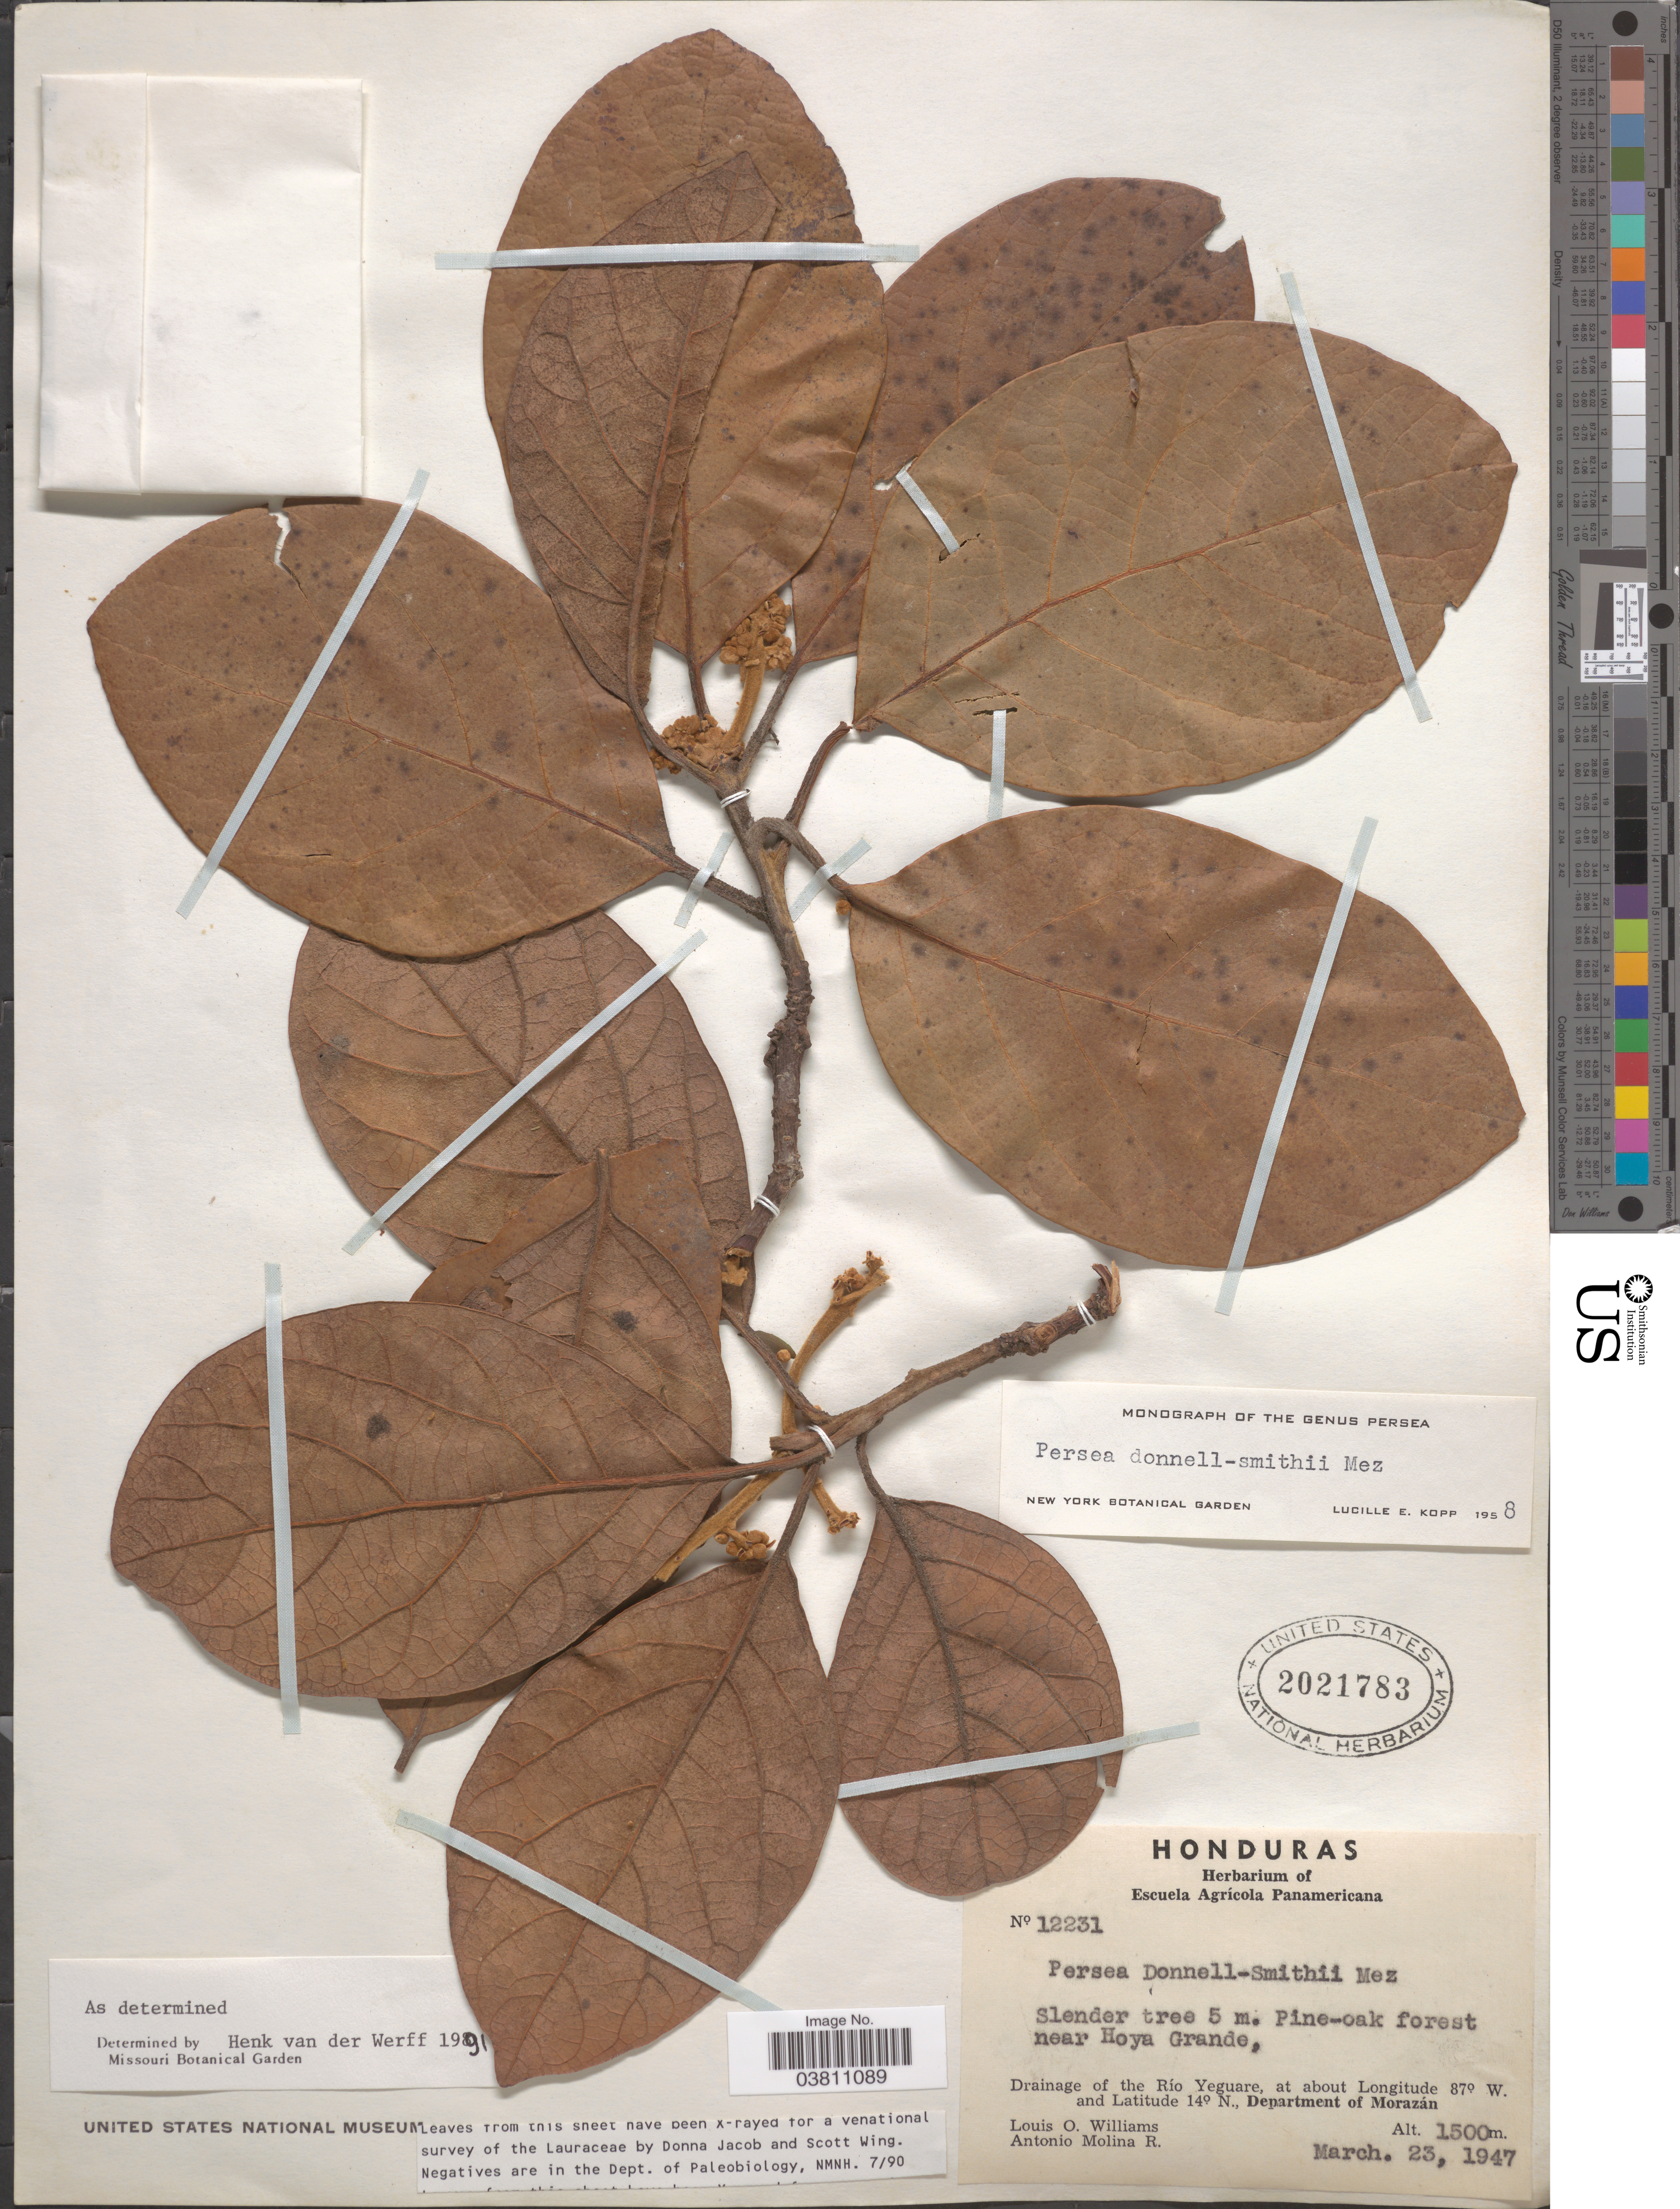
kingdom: Plantae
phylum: Tracheophyta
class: Magnoliopsida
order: Laurales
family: Lauraceae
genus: Persea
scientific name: Persea donnell-smithii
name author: Mez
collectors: L. O. Williams & A. Molina R.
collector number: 12231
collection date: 1947-03-23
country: Honduras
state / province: Fco. Morazán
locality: Near Hoya Grande. Drainage of the Río Yeguare, Department of Morazán.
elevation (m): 1500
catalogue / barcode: US 2021783